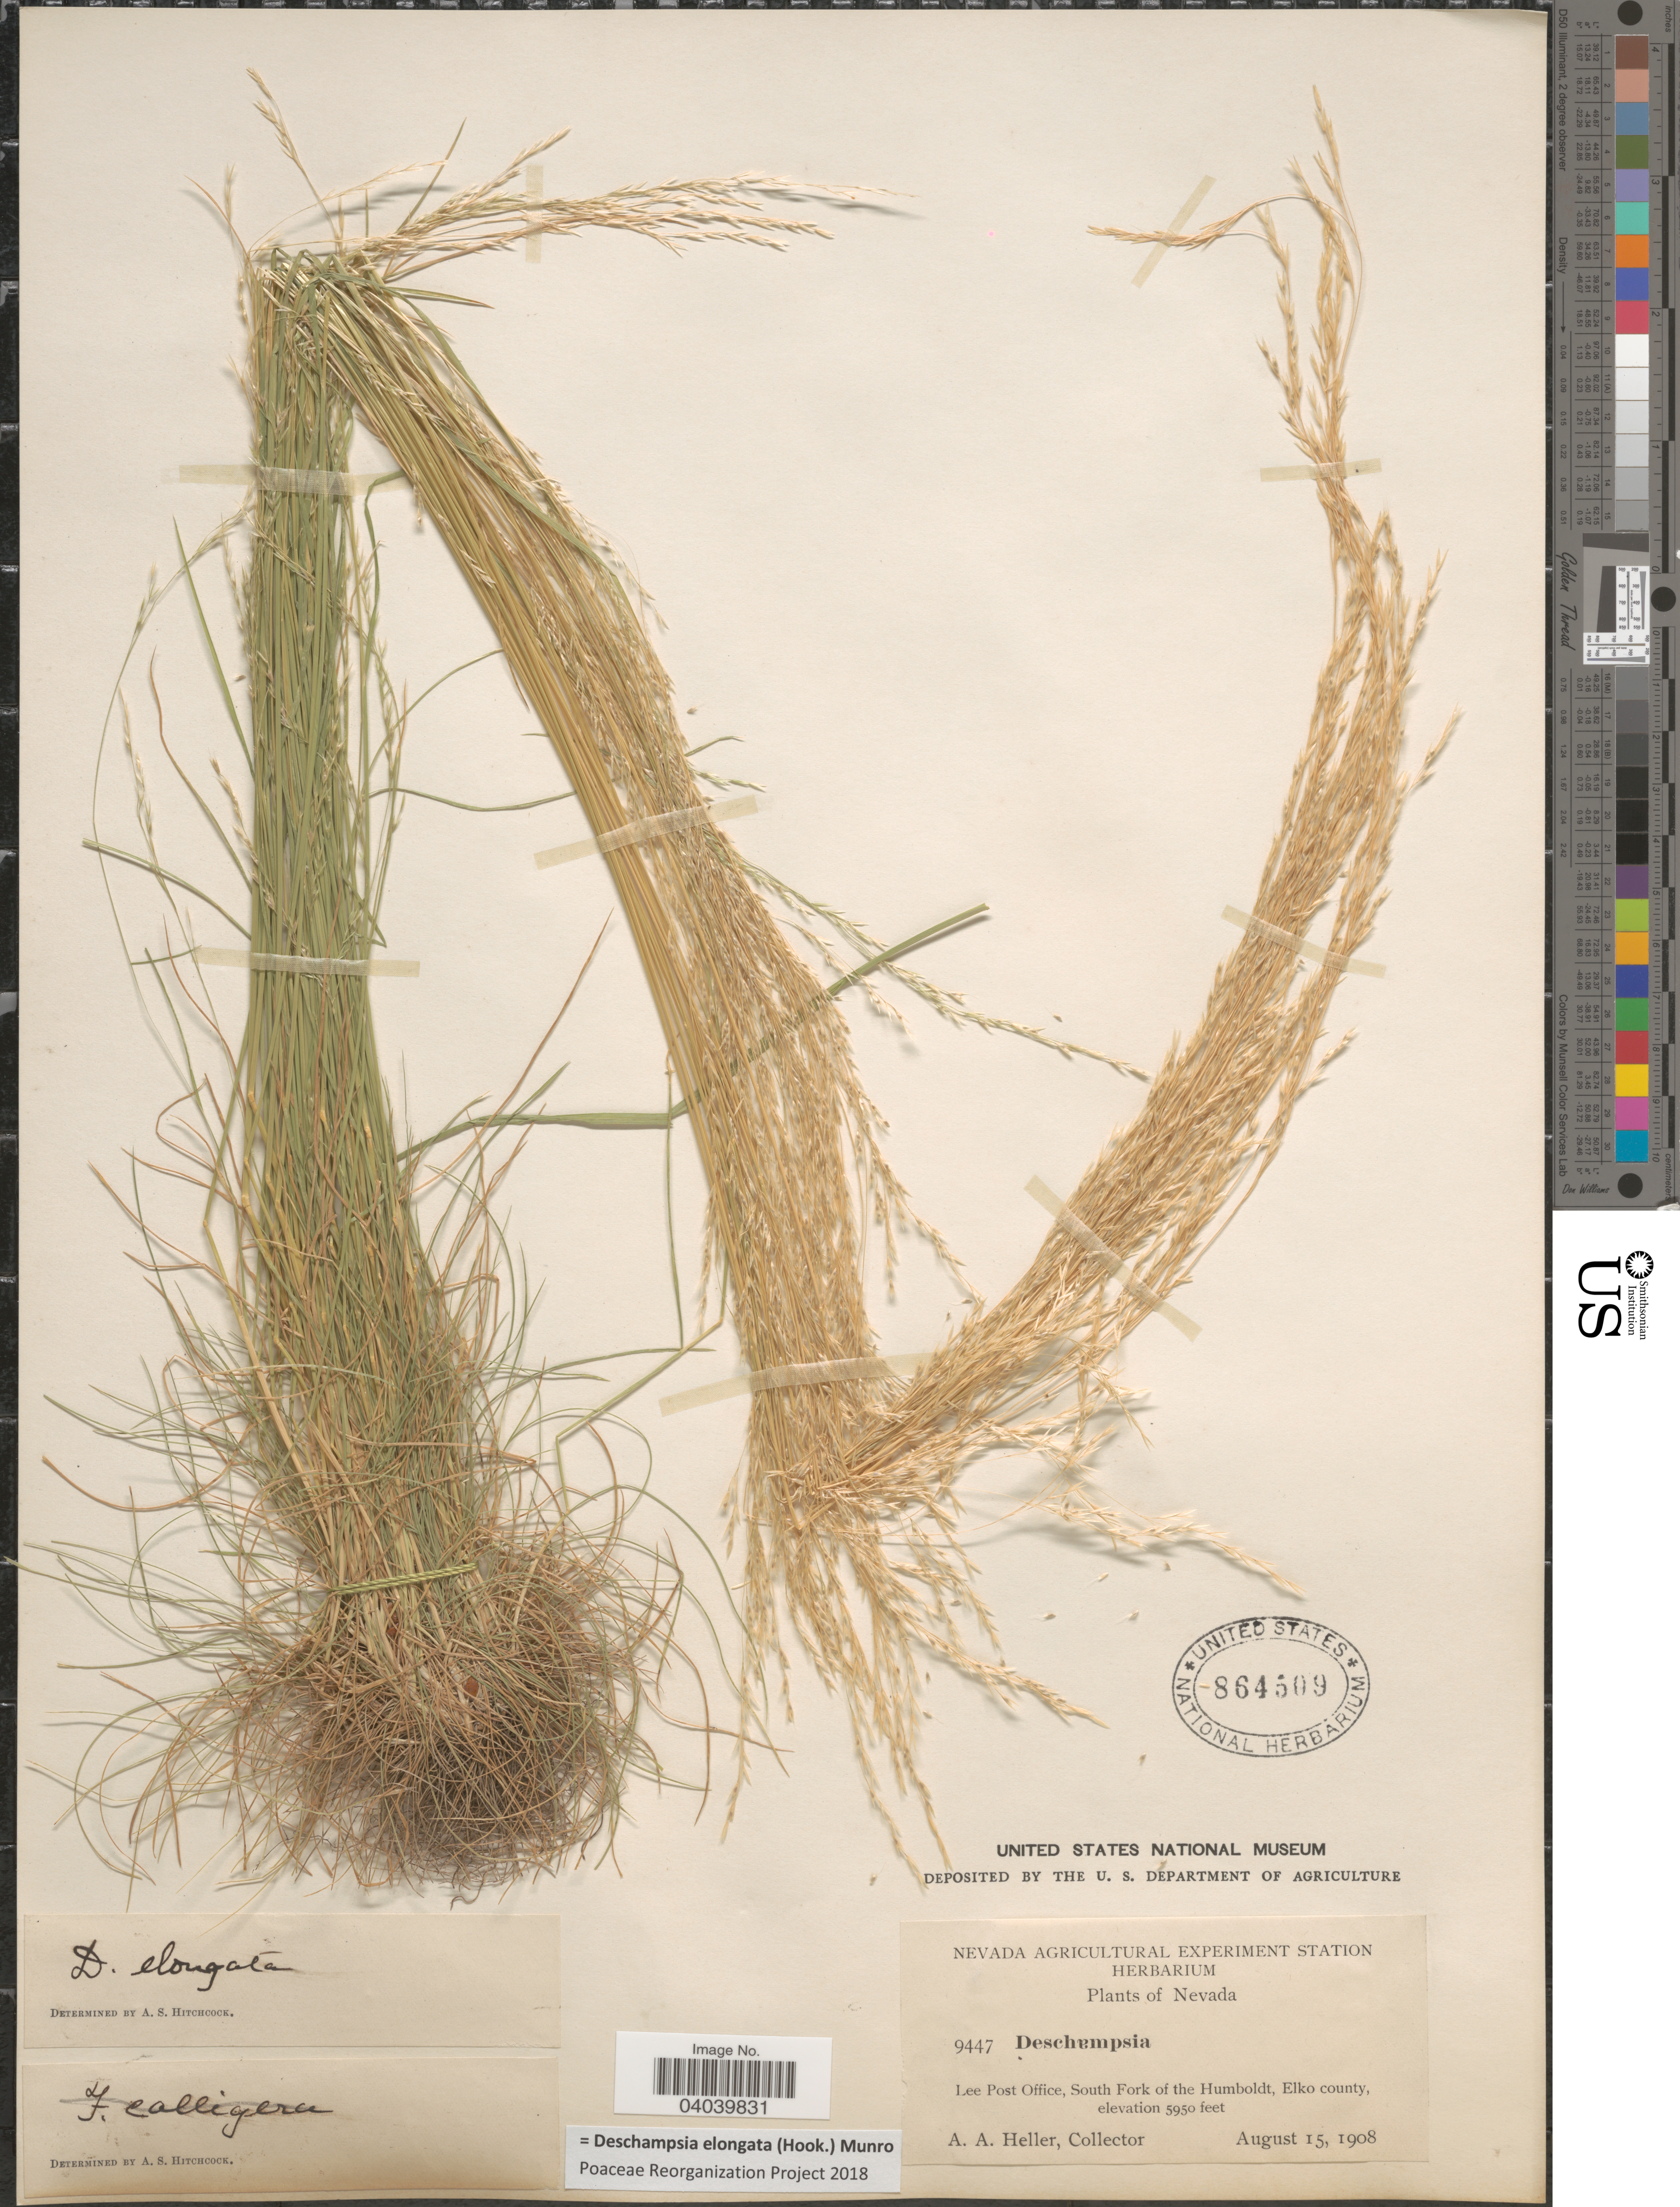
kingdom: Plantae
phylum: Tracheophyta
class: Liliopsida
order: Poales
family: Poaceae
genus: Deschampsia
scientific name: Deschampsia elongata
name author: (Hook.) Munro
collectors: A. A. Heller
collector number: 9447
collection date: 1908-08-15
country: United States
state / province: Nevada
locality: Lee Post Office, South Fork of the Humboldt, Elko county.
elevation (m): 1814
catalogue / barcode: US 864509